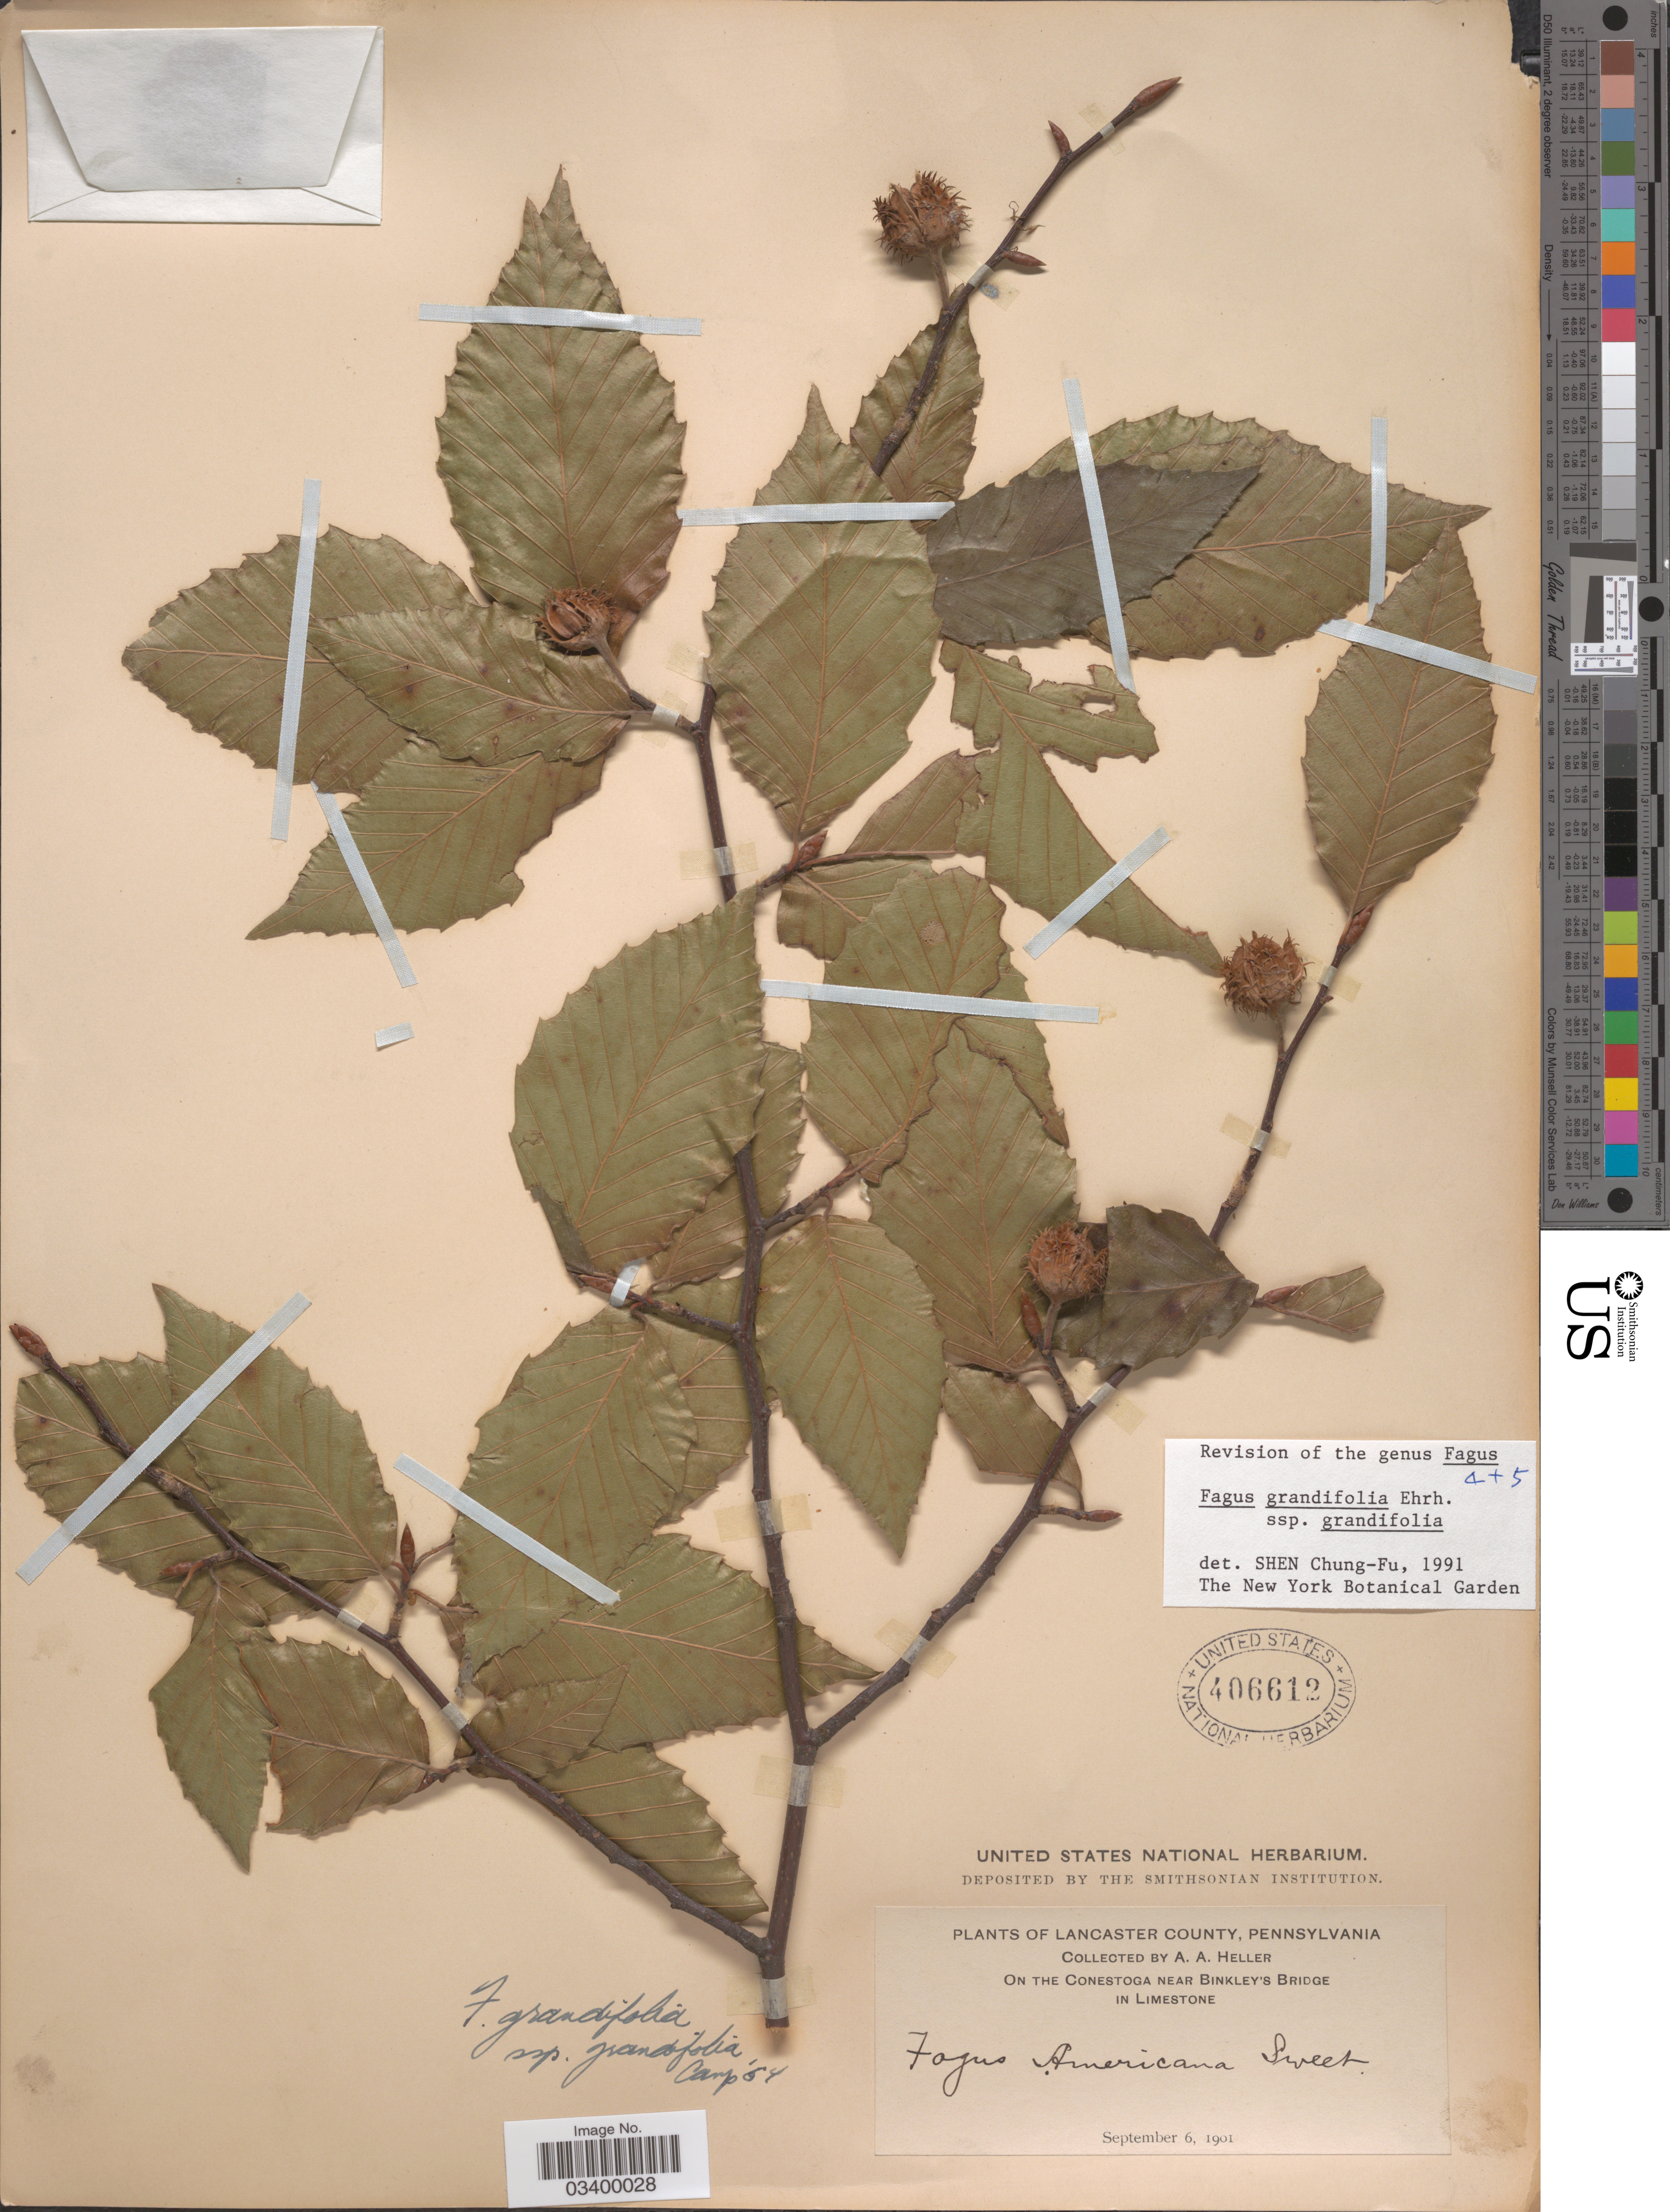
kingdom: Plantae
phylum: Tracheophyta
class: Magnoliopsida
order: Fagales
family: Fagaceae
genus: Fagus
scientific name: Fagus grandifolia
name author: Ehrh.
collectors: A. A. Heller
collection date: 1901-09-06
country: United States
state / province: Pennsylvania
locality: Lancaster County. On the Conestoga near Binkley's Bridge in Limestone.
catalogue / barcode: US 406612